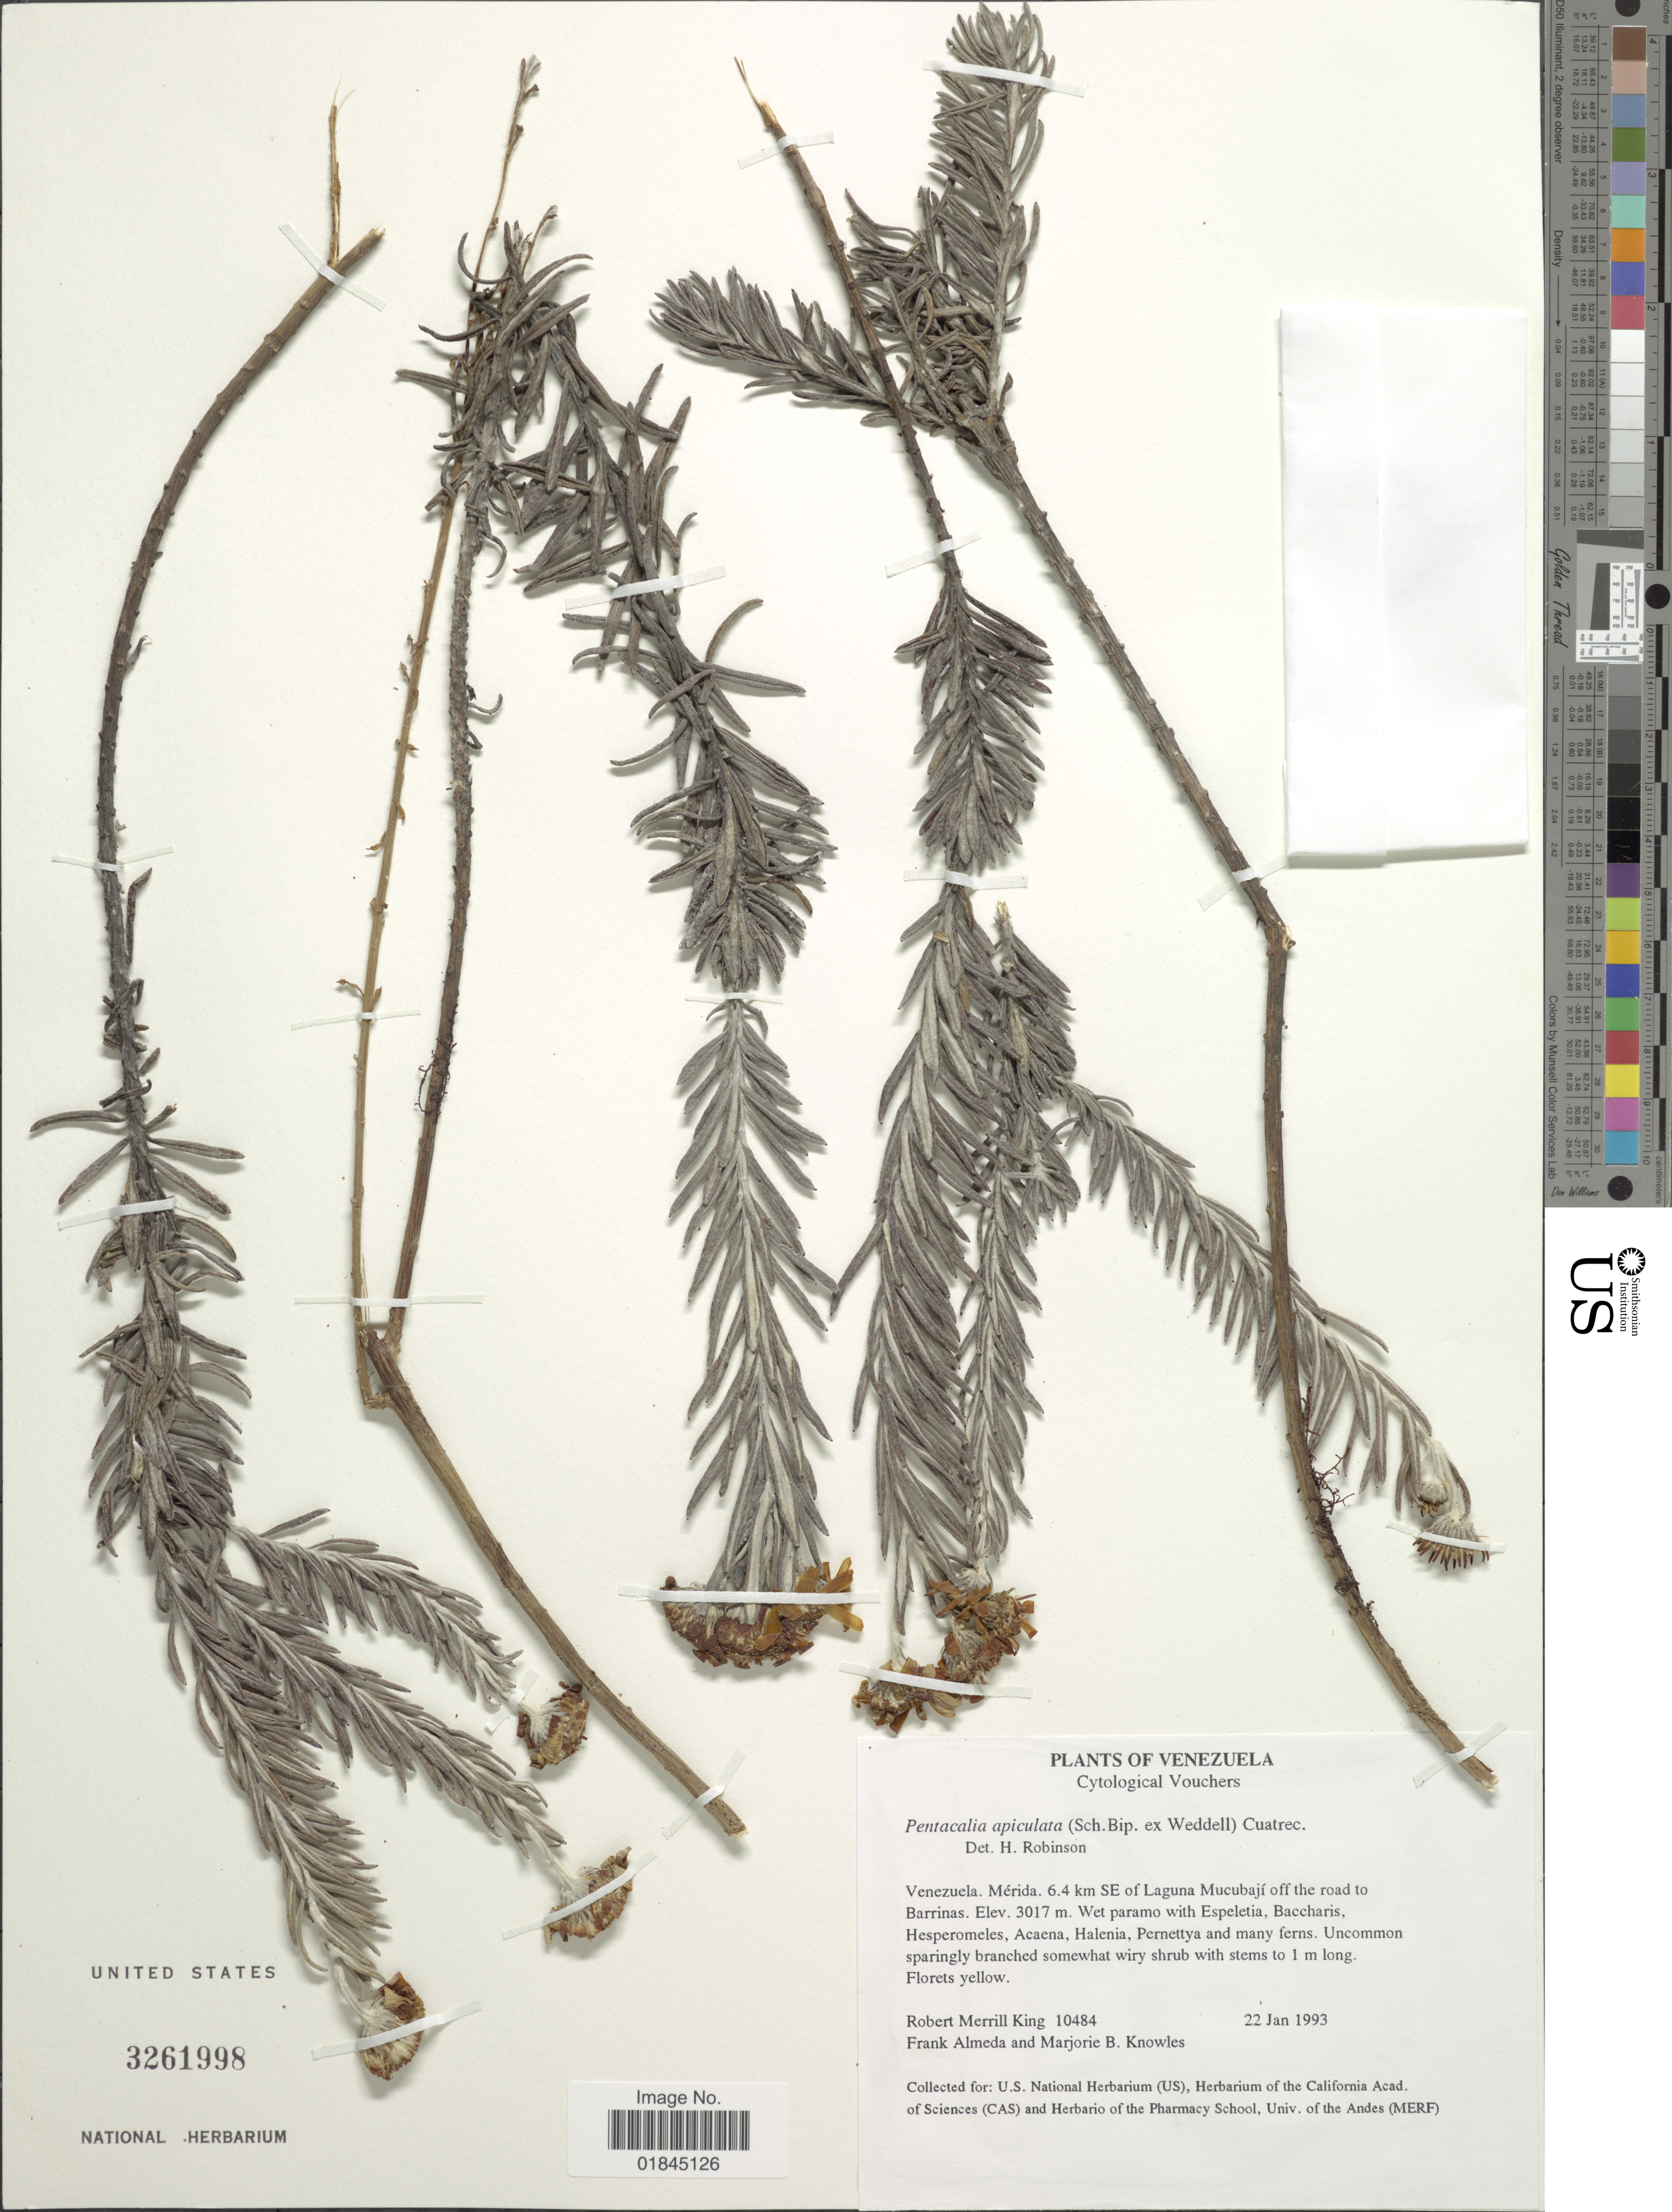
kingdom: Plantae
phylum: Tracheophyta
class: Magnoliopsida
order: Asterales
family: Asteraceae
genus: Pentacalia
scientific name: Pentacalia apiculata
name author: (Sch. Bip. ex Wedd.) Cuatrec.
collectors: R. M. King, F. Almeda & M. B. Knowles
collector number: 10484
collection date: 1993-01-22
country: Venezuela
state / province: Mérida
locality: Venezuela. Mérida. 6.4 km SE of Laguna Mucubajf off the road to Barrinas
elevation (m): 3017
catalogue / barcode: US 3261998